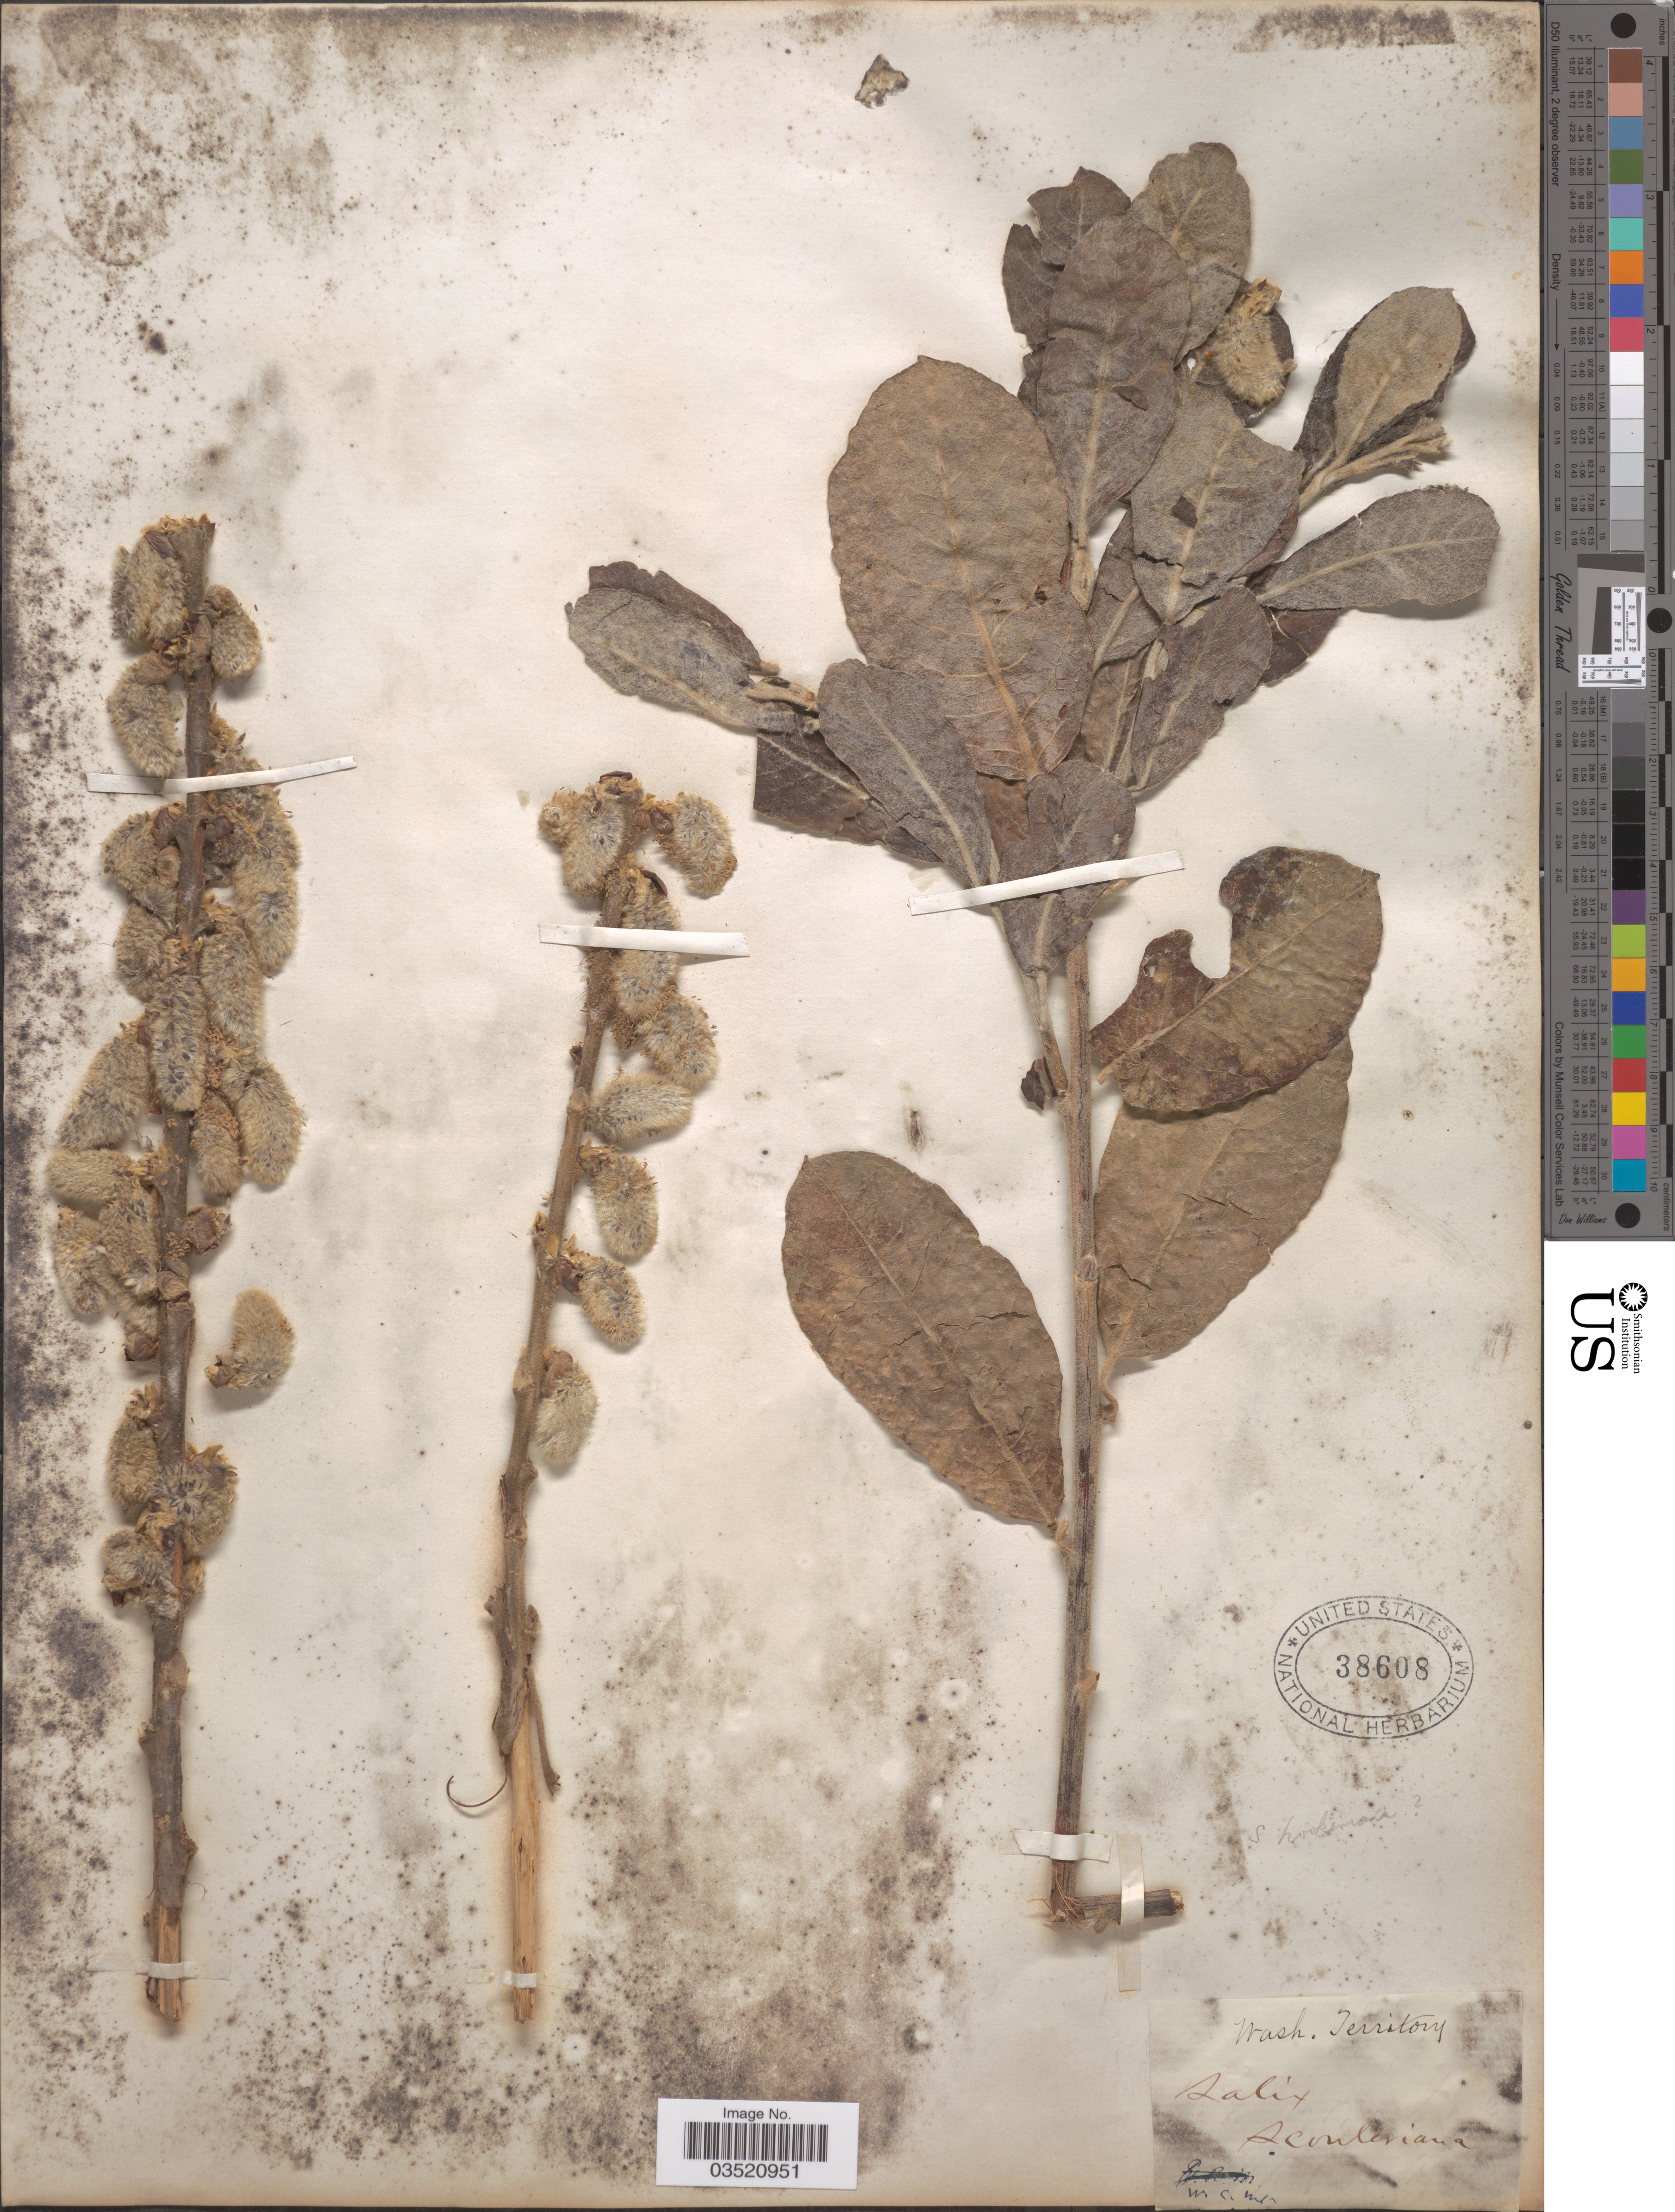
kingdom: Plantae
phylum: Tracheophyta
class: Magnoliopsida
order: Malpighiales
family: Salicaceae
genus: Salix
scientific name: Salix scouleriana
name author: Barratt ex Hook.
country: United States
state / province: Washington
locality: Wash. Territory.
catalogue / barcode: US 38608